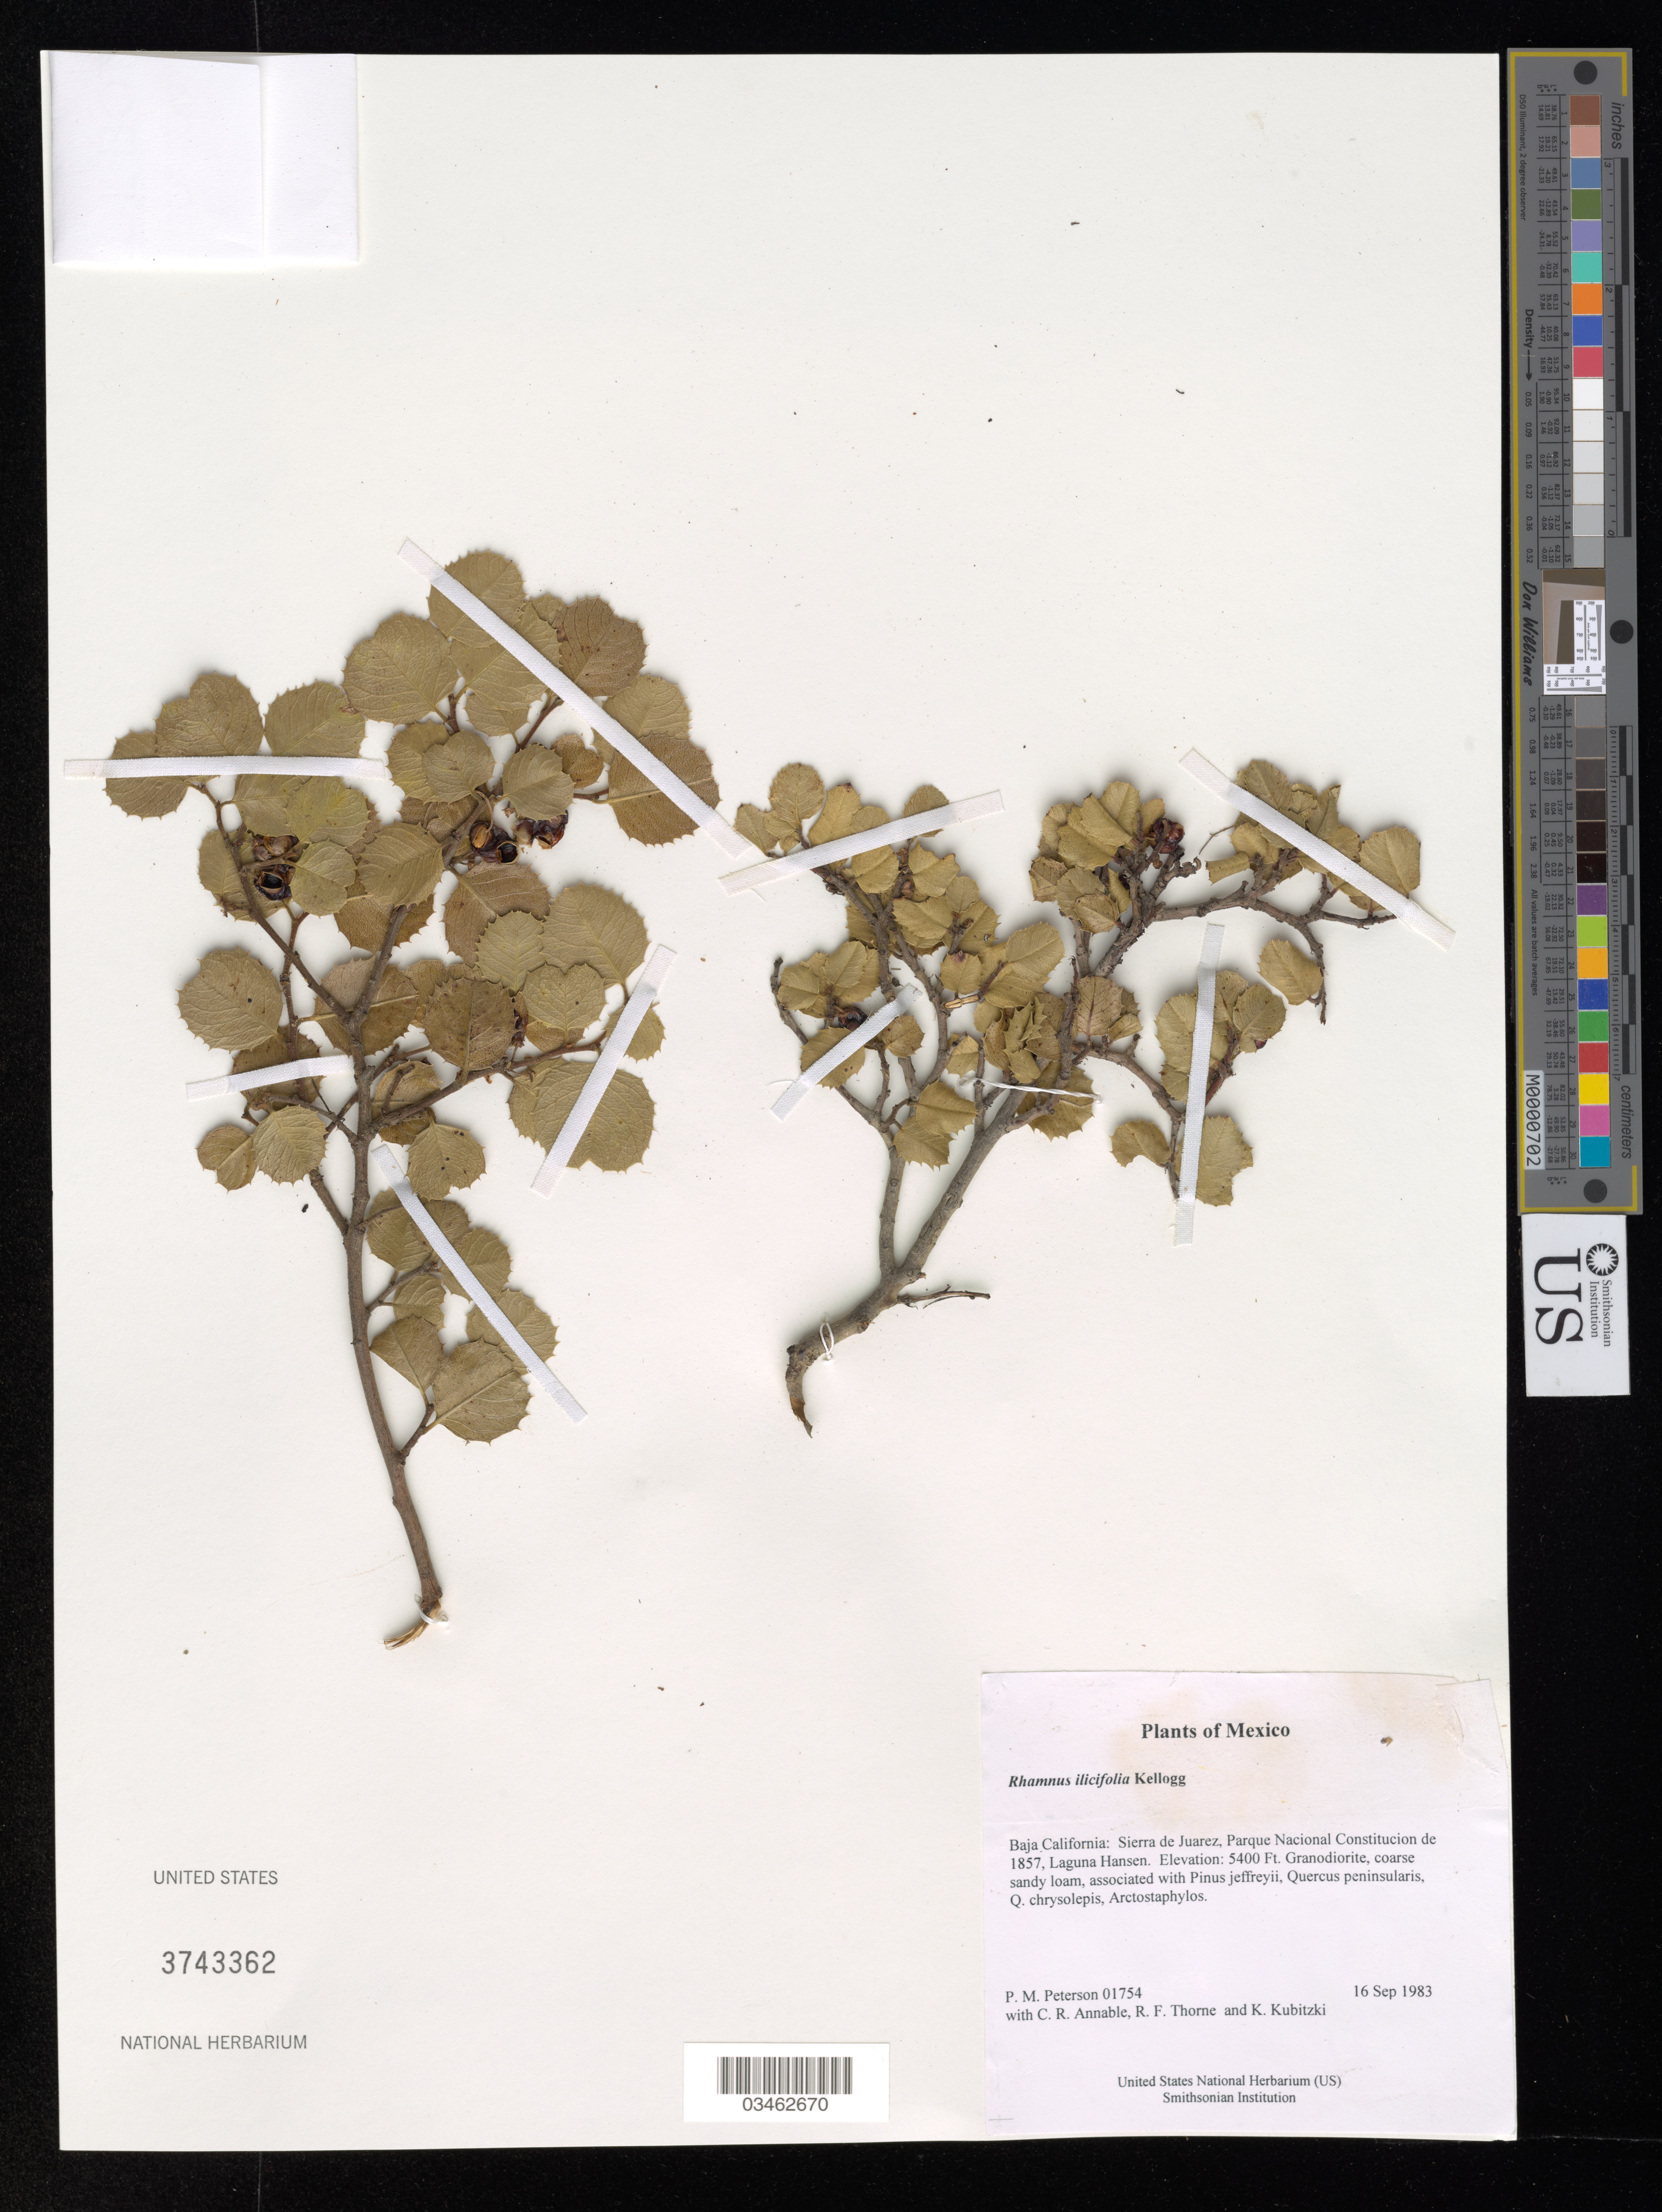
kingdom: Plantae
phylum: Tracheophyta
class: Magnoliopsida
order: Rosales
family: Rhamnaceae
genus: Rhamnus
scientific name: Rhamnus ilicifolia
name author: Kellogg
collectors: P. M. Peterson, C. R. Annable, R. F. Thorne & K. Kubitzki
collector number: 01754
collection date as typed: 16 Sep 1983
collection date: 1983-09-16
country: Mexico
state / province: Baja California Norte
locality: Sierra de Juarez, Parque Nacional Constitucion de 1857, Laguna Hansen.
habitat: Granodiorite, coarse sandy loam, associated with Pinus jeffreyii, Quercus peninsularis, Q. chrysolepis, Arctostaphylos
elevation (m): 1646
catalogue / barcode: US 3743362